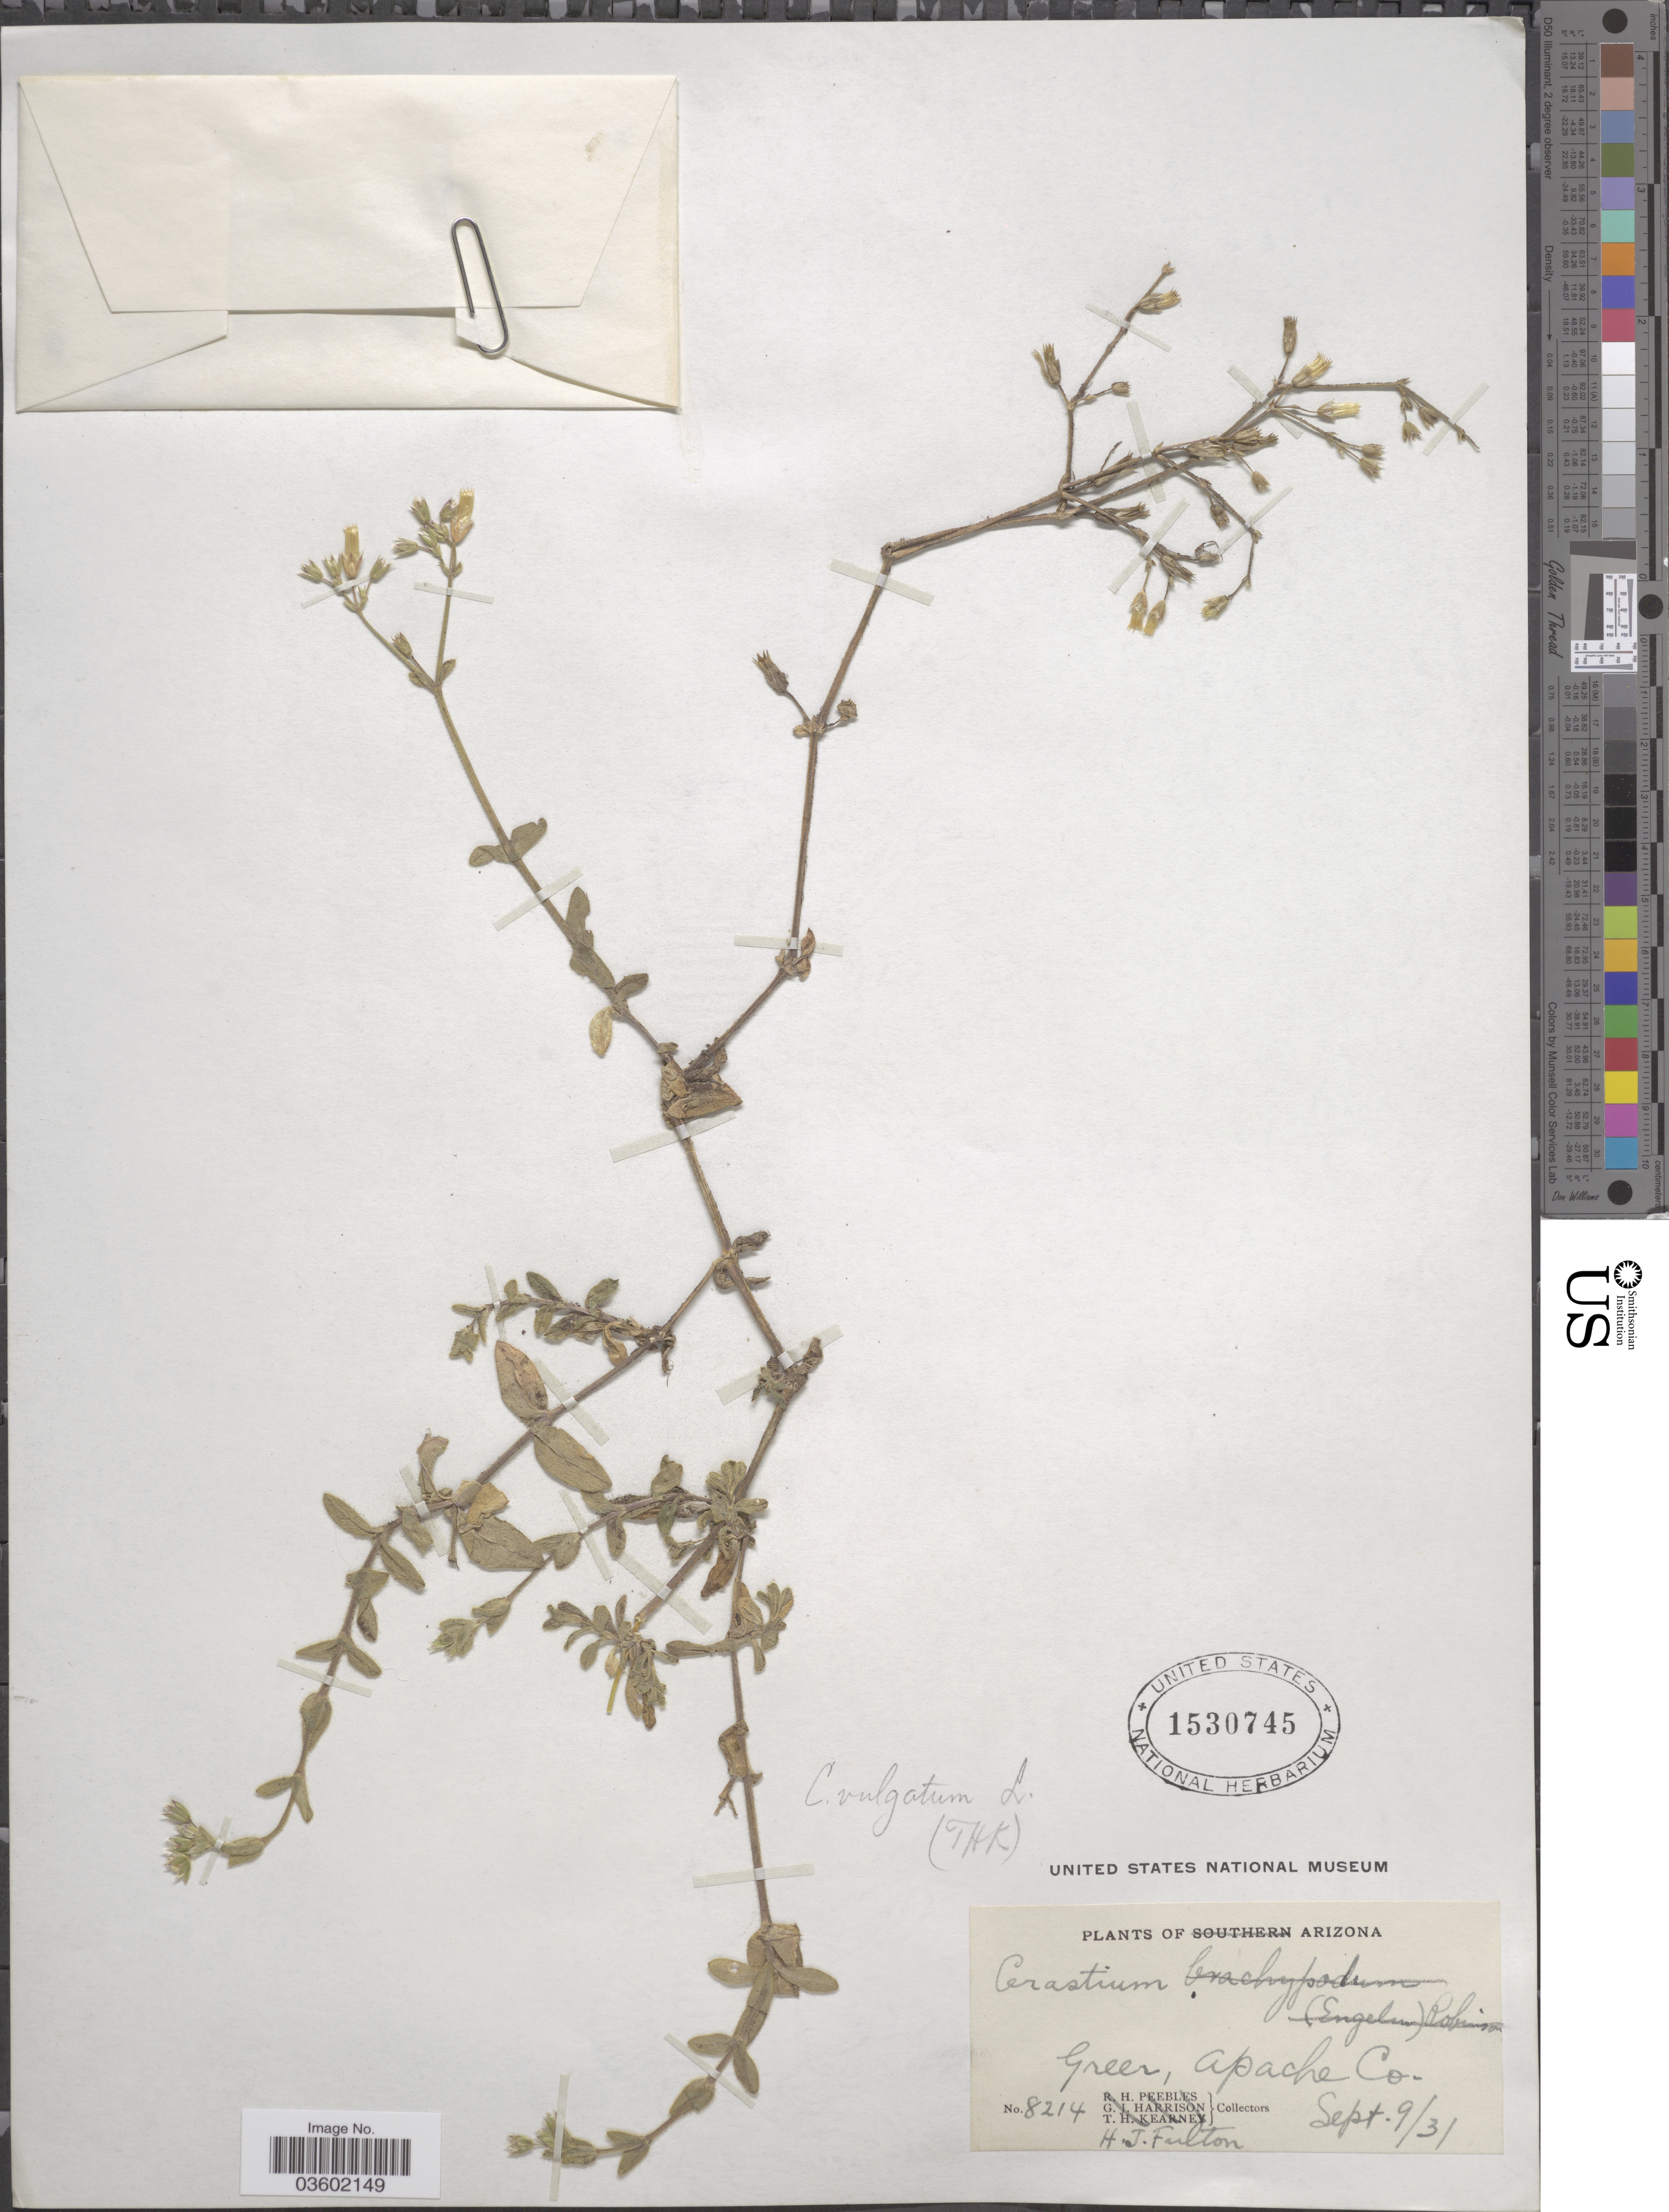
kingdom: Plantae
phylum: Tracheophyta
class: Magnoliopsida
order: Caryophyllales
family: Caryophyllaceae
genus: Cerastium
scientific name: Cerastium vulgatum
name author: L.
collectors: H. Fulton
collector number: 8214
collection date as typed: Transcribed d/m/y: 9/9/31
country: United States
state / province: Arizona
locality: Greer, Apache Co.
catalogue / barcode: US 1530745